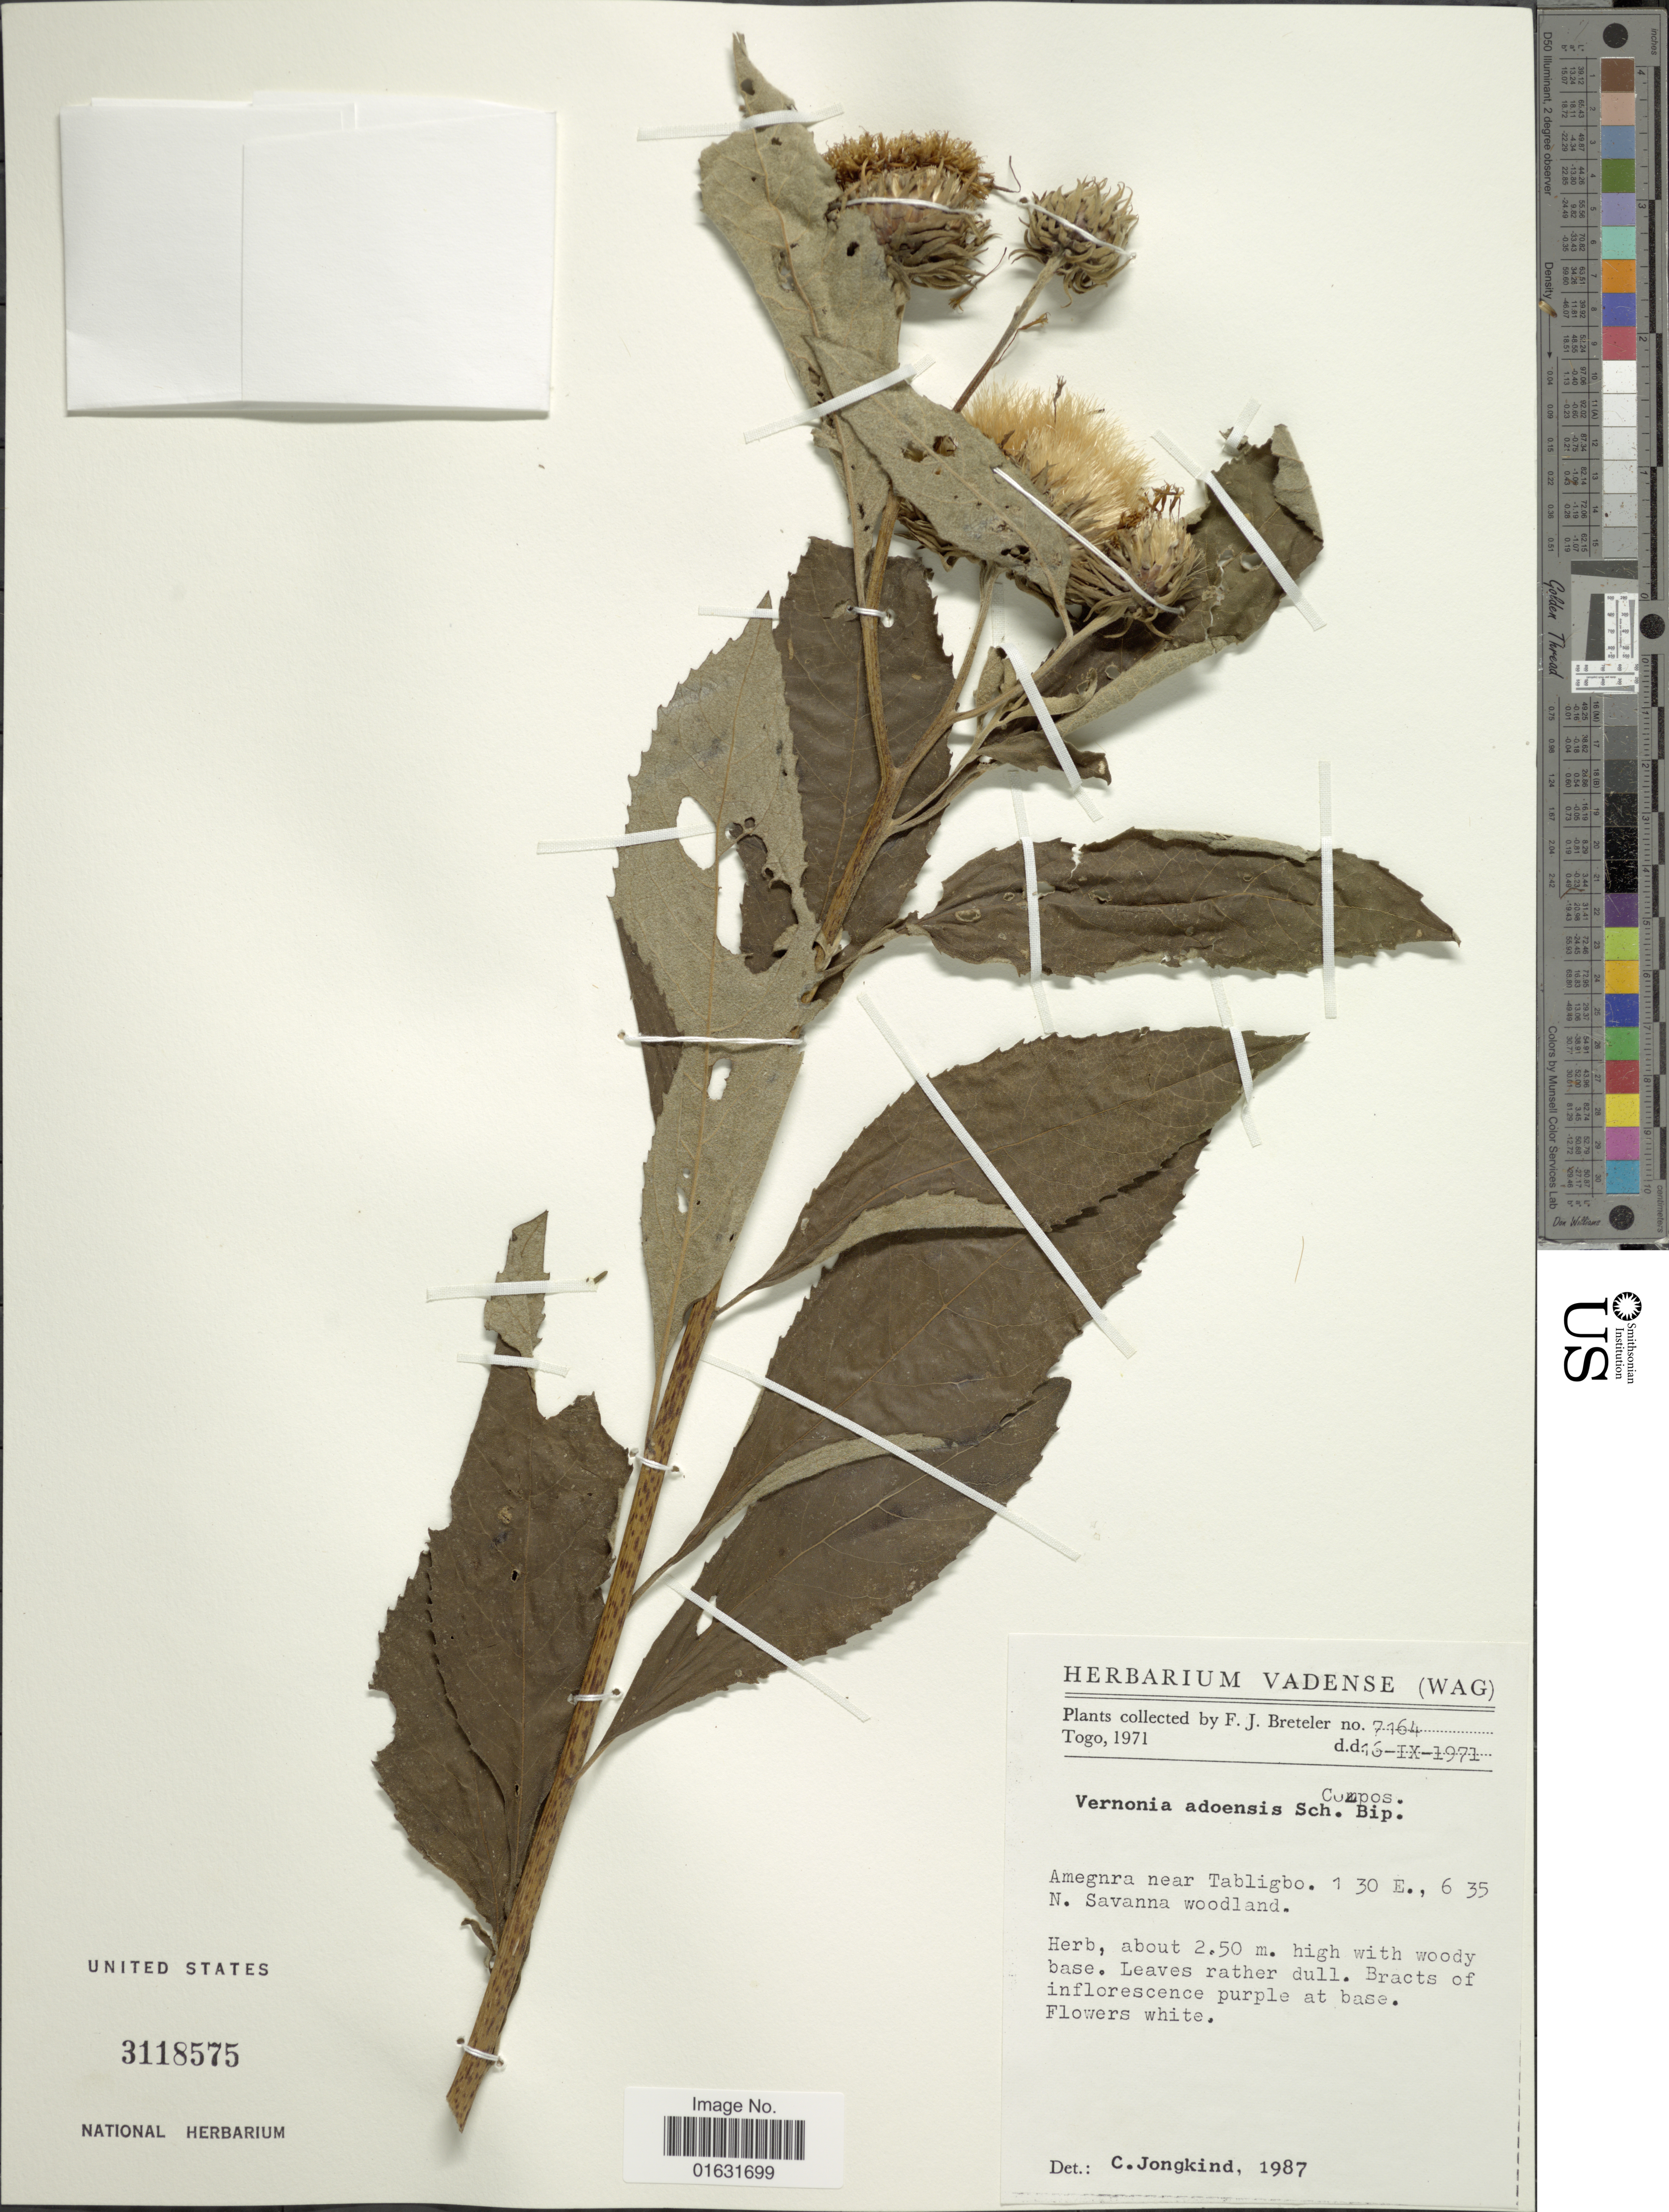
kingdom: Plantae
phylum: Tracheophyta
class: Magnoliopsida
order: Asterales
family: Asteraceae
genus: Baccharoides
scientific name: Baccharoides adoensis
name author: (Sch. Bip. ex Walp.) H. Rob.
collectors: F. J. Breteler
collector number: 7164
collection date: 1971-09-16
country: Togo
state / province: Maritime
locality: Amegnra near Tabligbo, N. Savanne woodland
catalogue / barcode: US 3118575